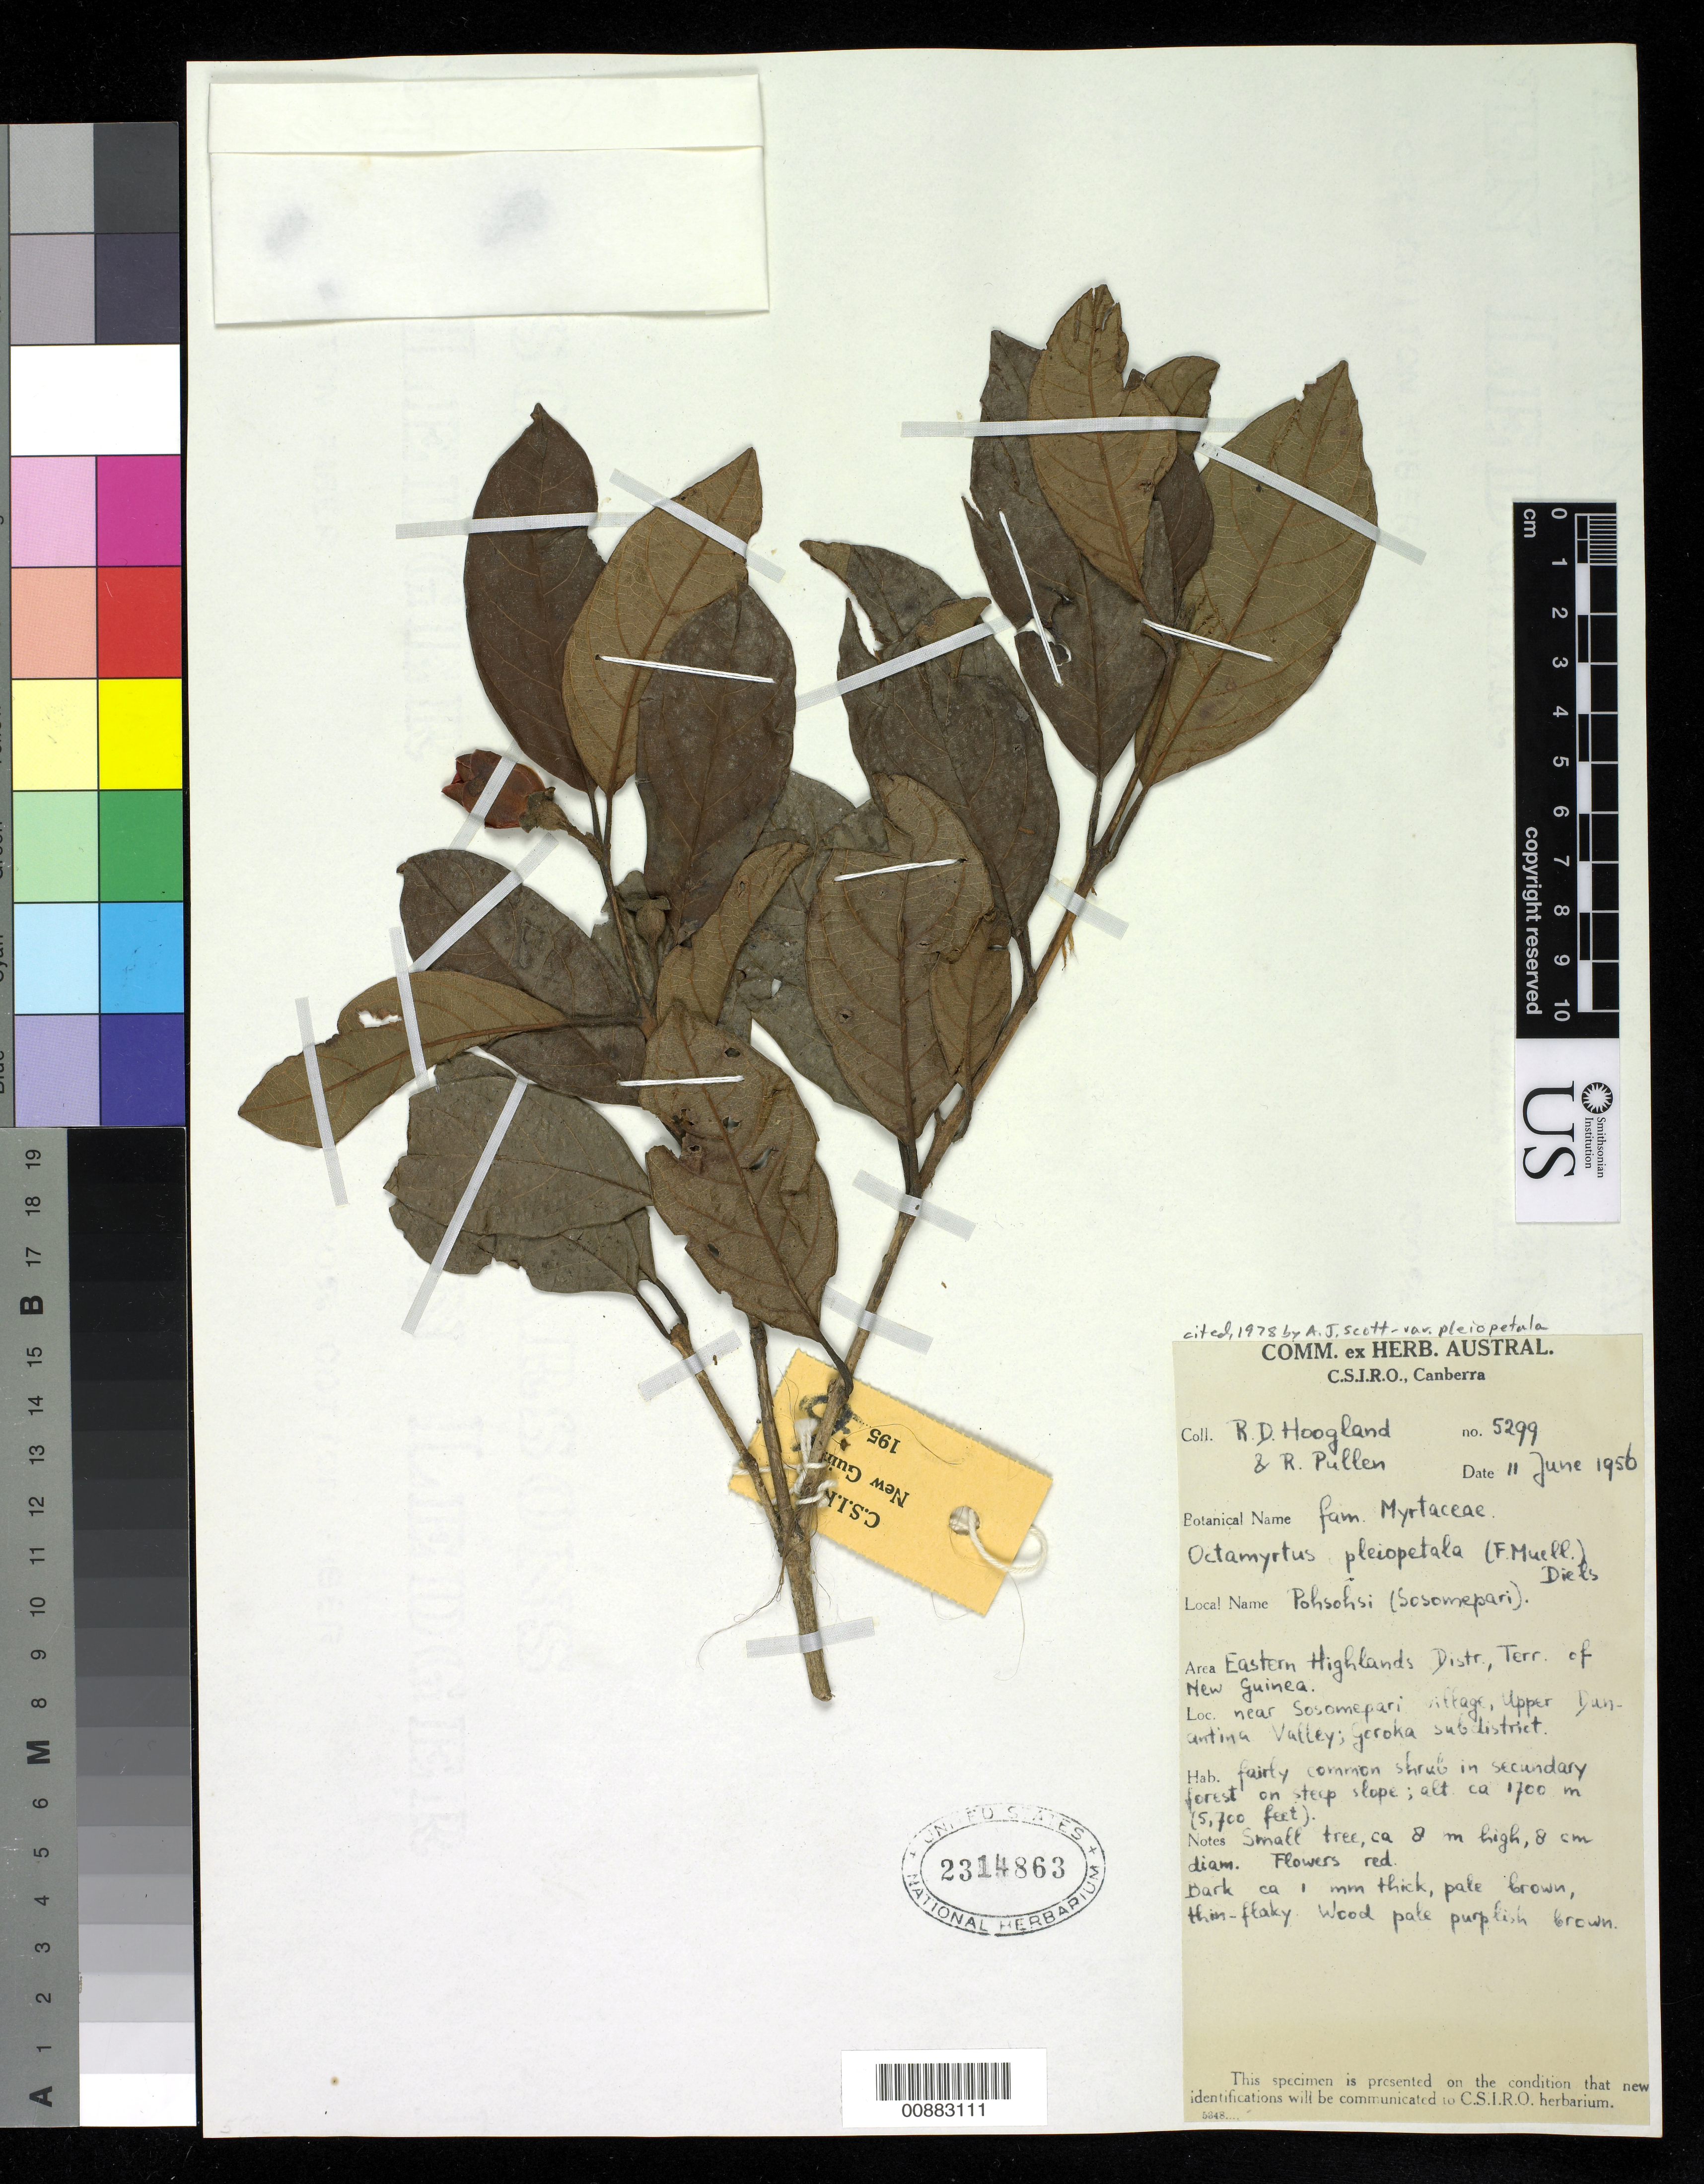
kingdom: Plantae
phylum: Tracheophyta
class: Magnoliopsida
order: Myrtales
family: Myrtaceae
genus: Octamyrtus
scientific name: Octamyrtus pleiopetala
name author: Diels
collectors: R. D. Hoogland & R. Pullen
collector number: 5299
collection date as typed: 11 Jun 1956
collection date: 1956-06-11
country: Papua New Guinea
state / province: Eastern Highlands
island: New Guinea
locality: near Sosomepari village, Upper Danantina valley; Goroka subdistrict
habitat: fairly common shrub in secondary forest, on steep slope.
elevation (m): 1737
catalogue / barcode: US 2314863